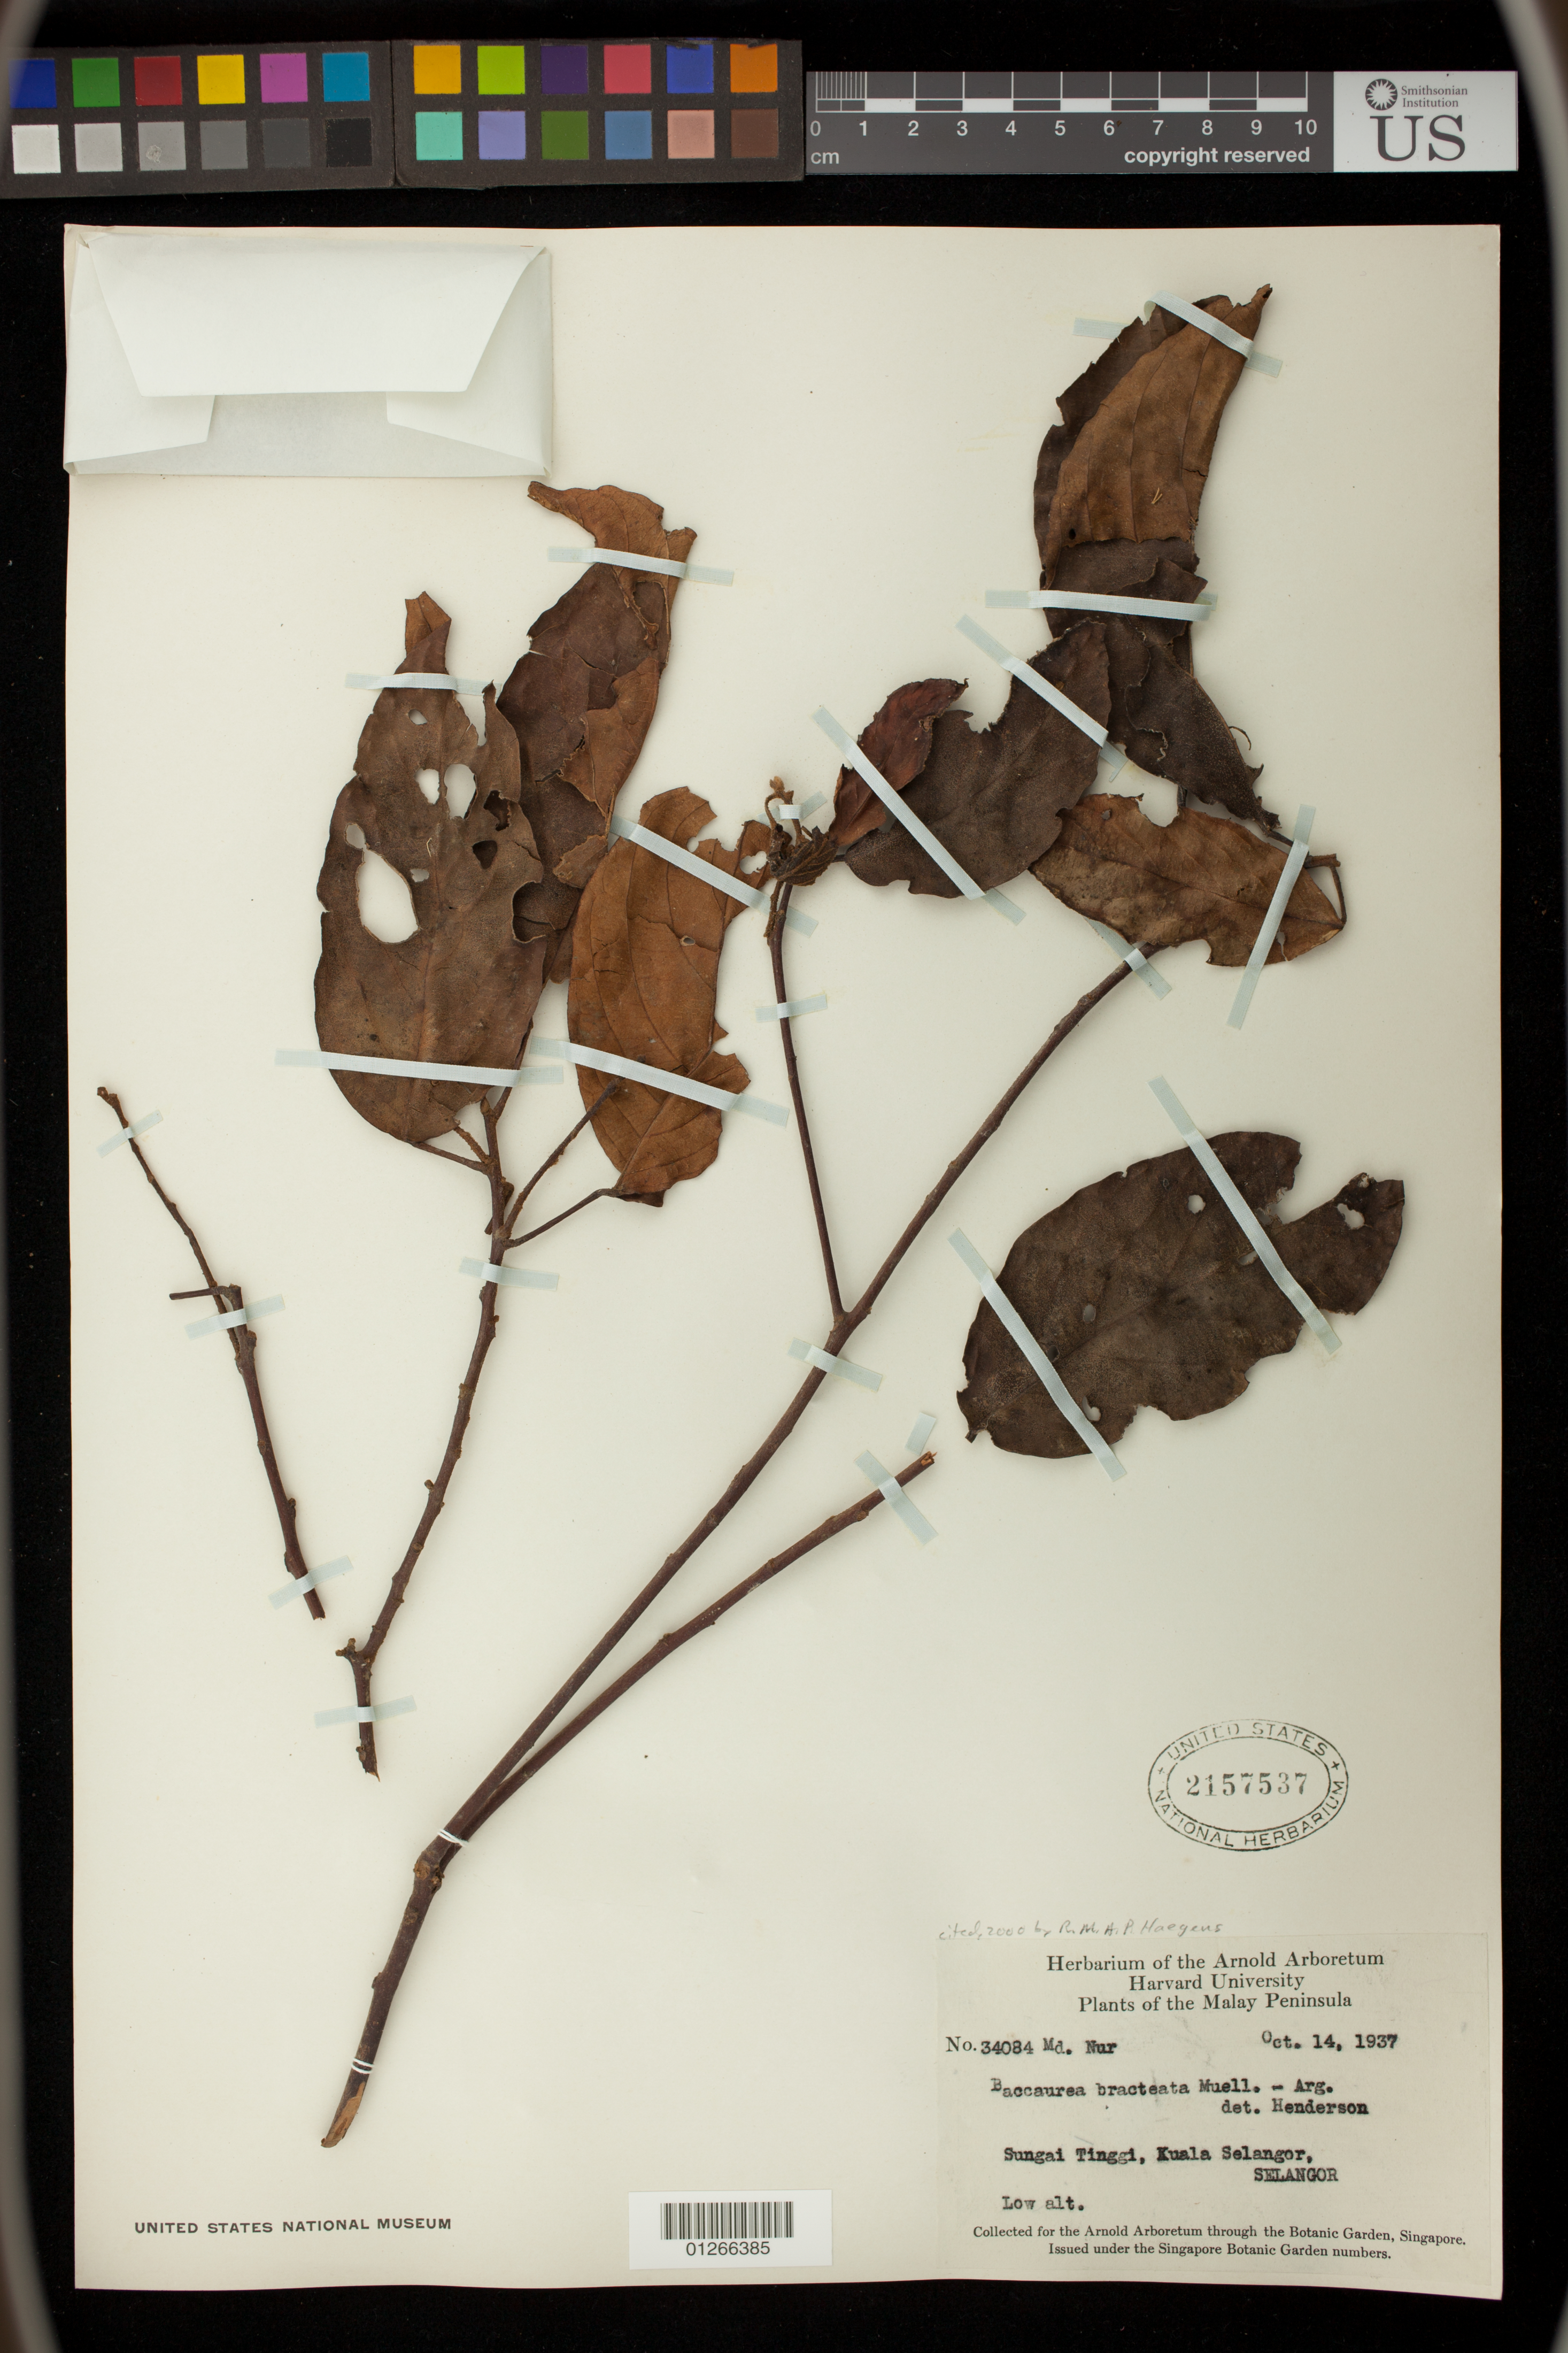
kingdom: Plantae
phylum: Tracheophyta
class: Magnoliopsida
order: Malpighiales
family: Phyllanthaceae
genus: Baccaurea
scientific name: Baccaurea bracteata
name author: Müll. Arg.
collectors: M. Nur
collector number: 34084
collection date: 1937-10-14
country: Malaysia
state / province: Selangor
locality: Sungai Tinggi, Kuala Selangor.